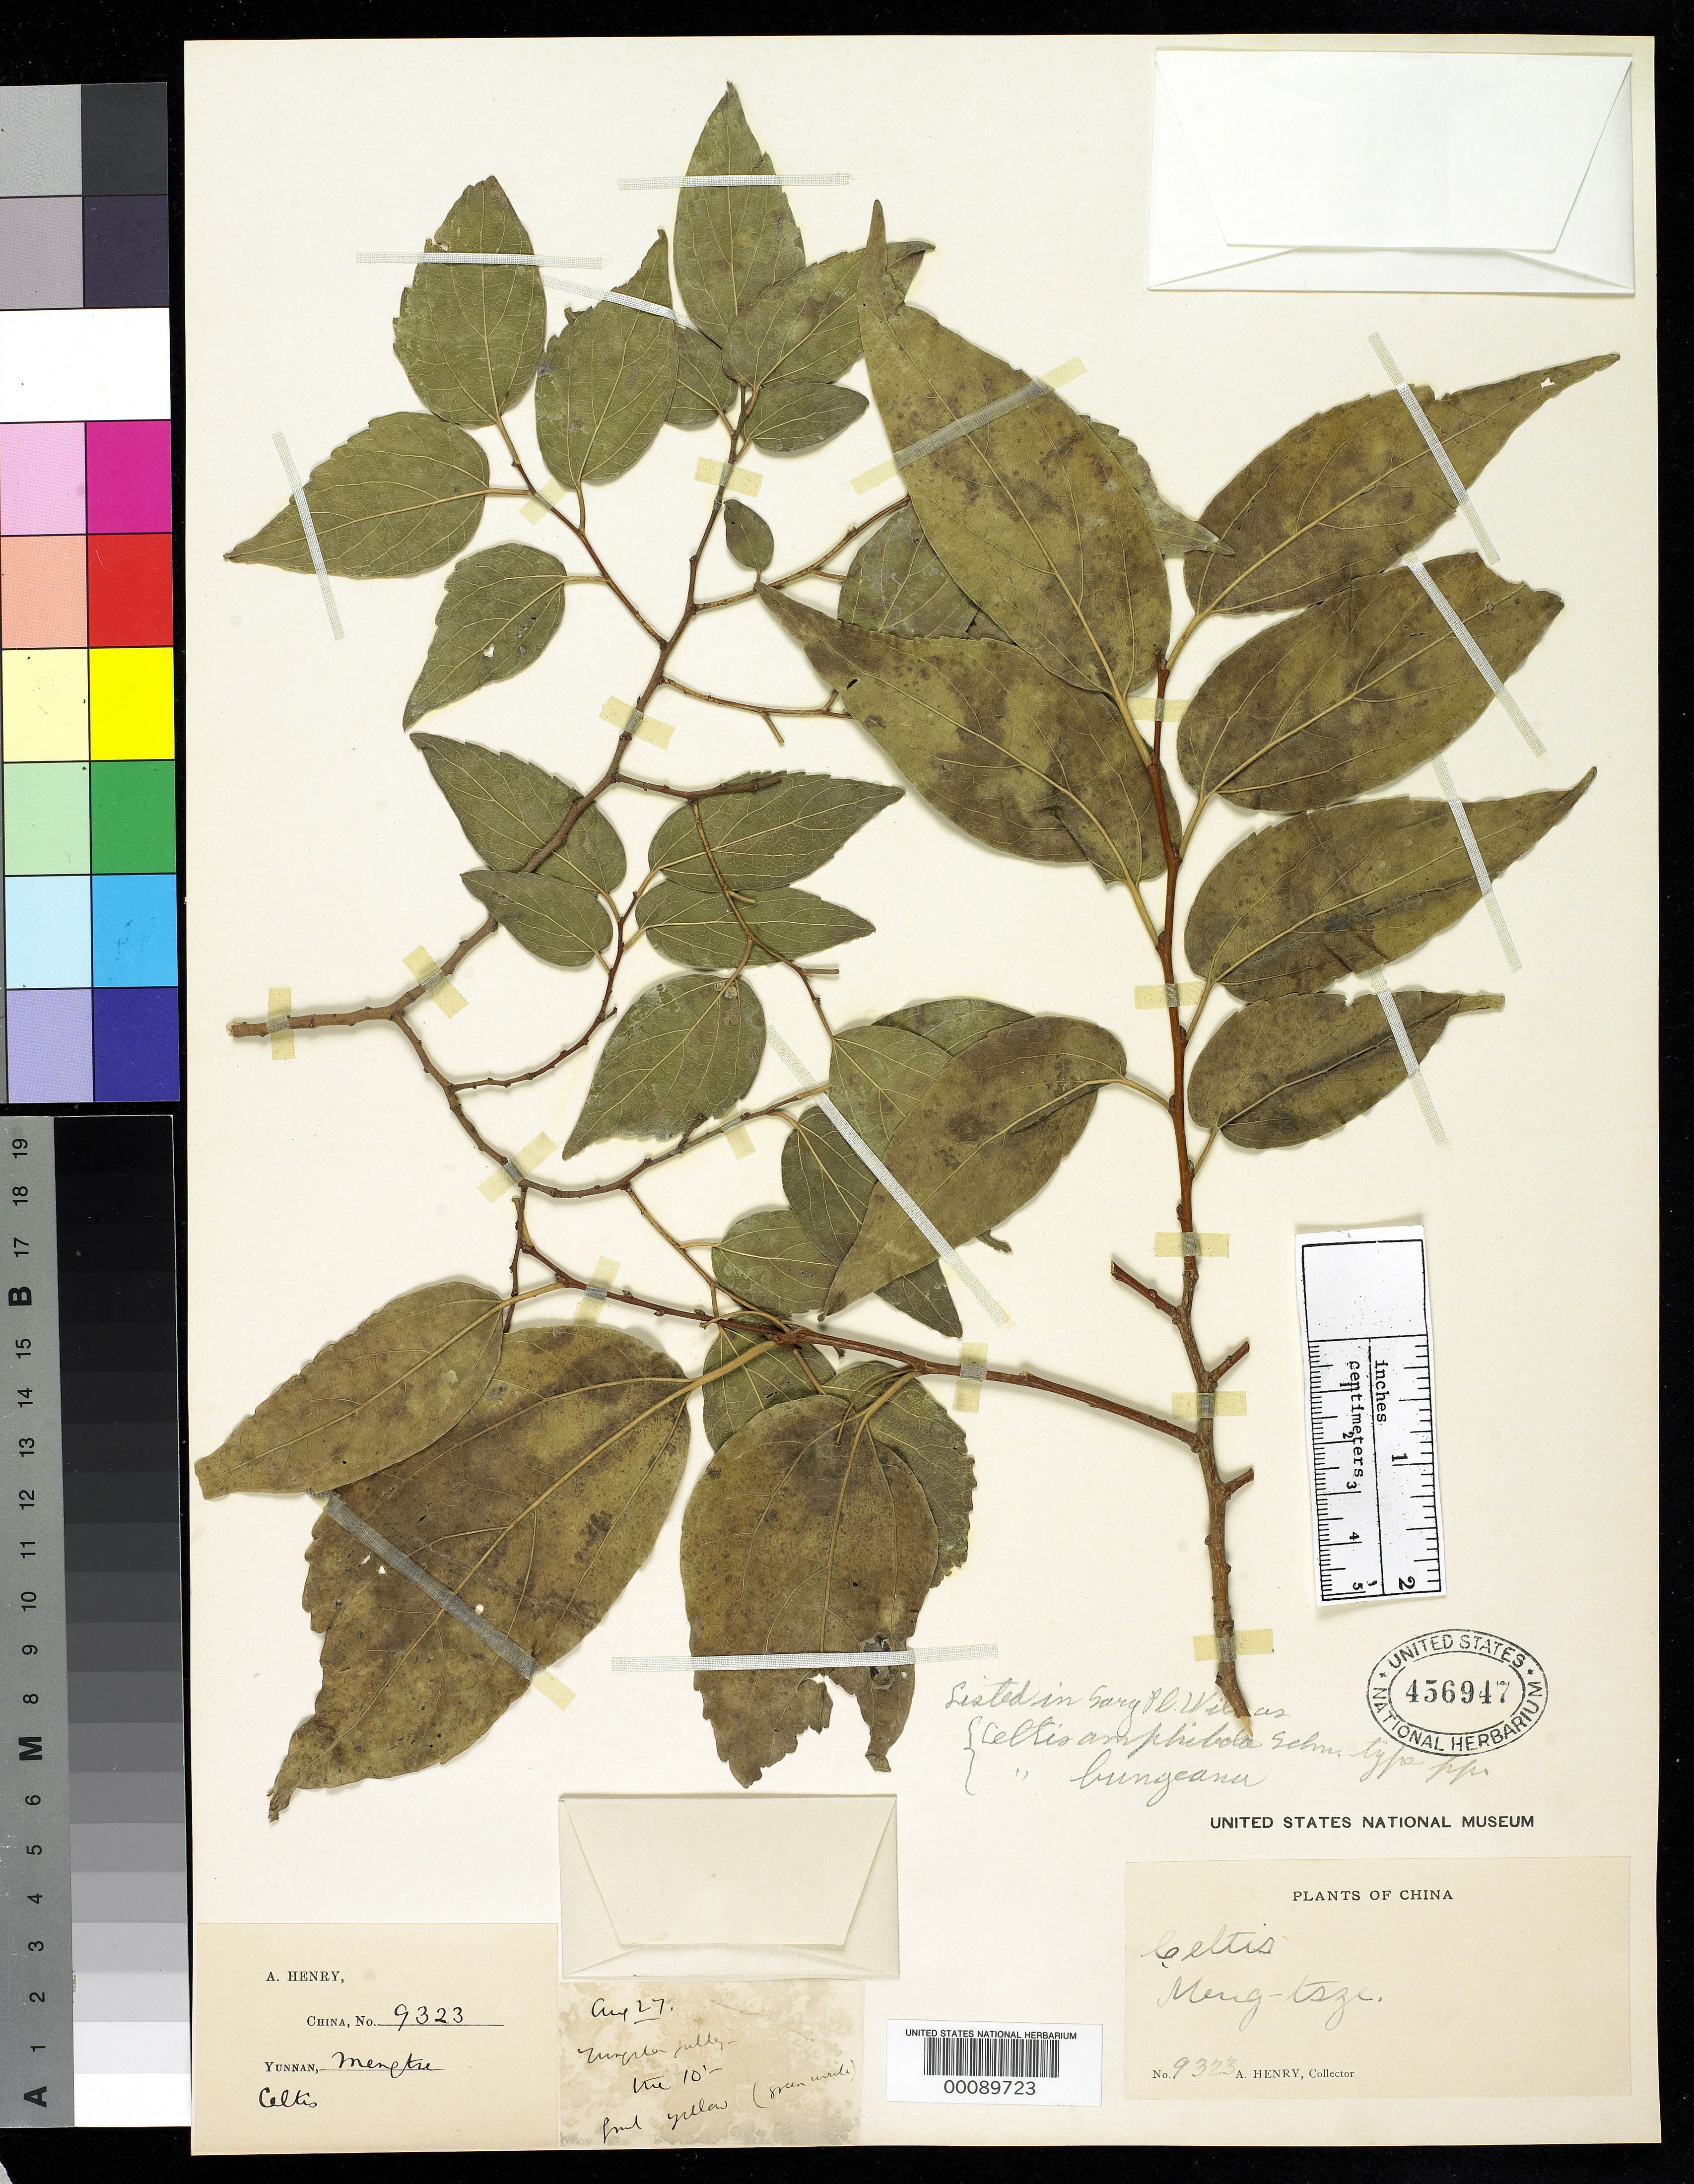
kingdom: Plantae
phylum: Tracheophyta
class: Magnoliopsida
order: Rosales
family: Cannabaceae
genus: Celtis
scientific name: Celtis amphibola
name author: C.K. Schneid. in Sarg.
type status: Isotype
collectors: A. Henry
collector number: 9323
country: China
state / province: Yunnan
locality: Yunnan, Mengtze.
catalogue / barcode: US 456947